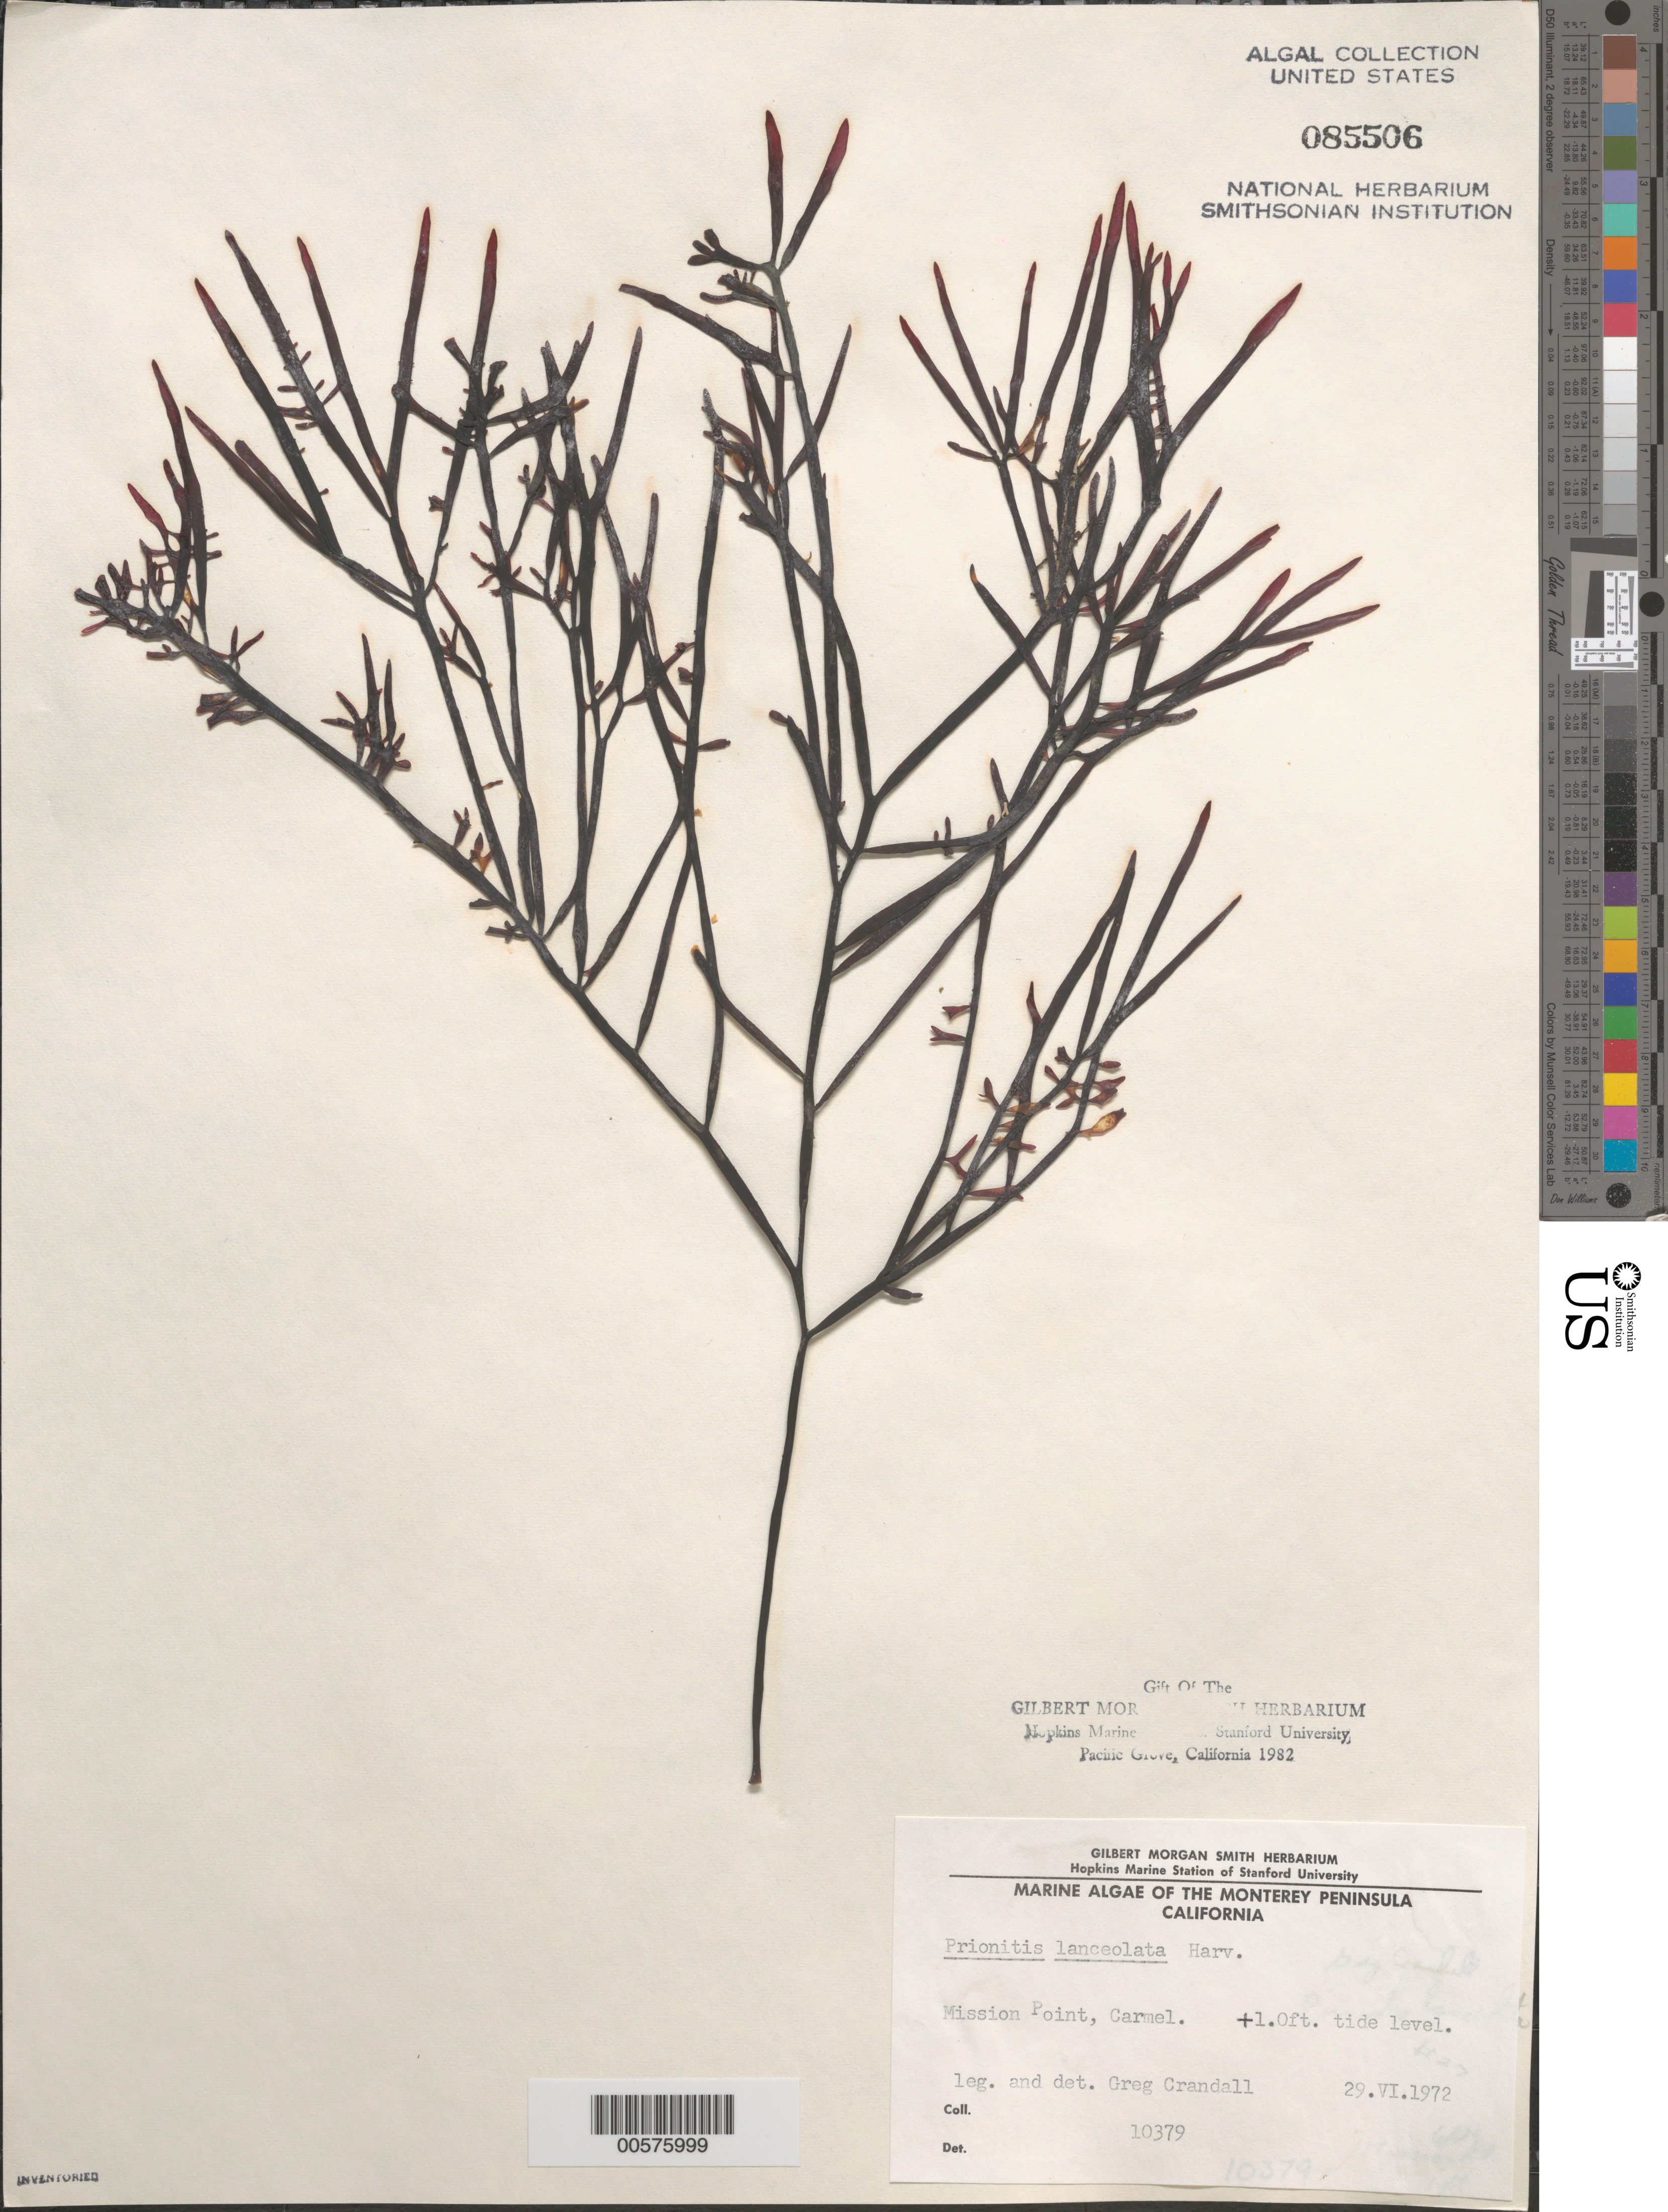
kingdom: Plantae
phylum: Rhodophyta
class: Florideophyceae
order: Cryptonemiales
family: Cryptonemiaceae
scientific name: Prionitis lanceolata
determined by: Crandall, G.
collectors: G. Crandall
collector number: IAA 10379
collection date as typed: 29 Jun 1972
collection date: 1972-06-29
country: United States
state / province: California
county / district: Monterey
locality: Mission Point, Carmel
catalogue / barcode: US 85506